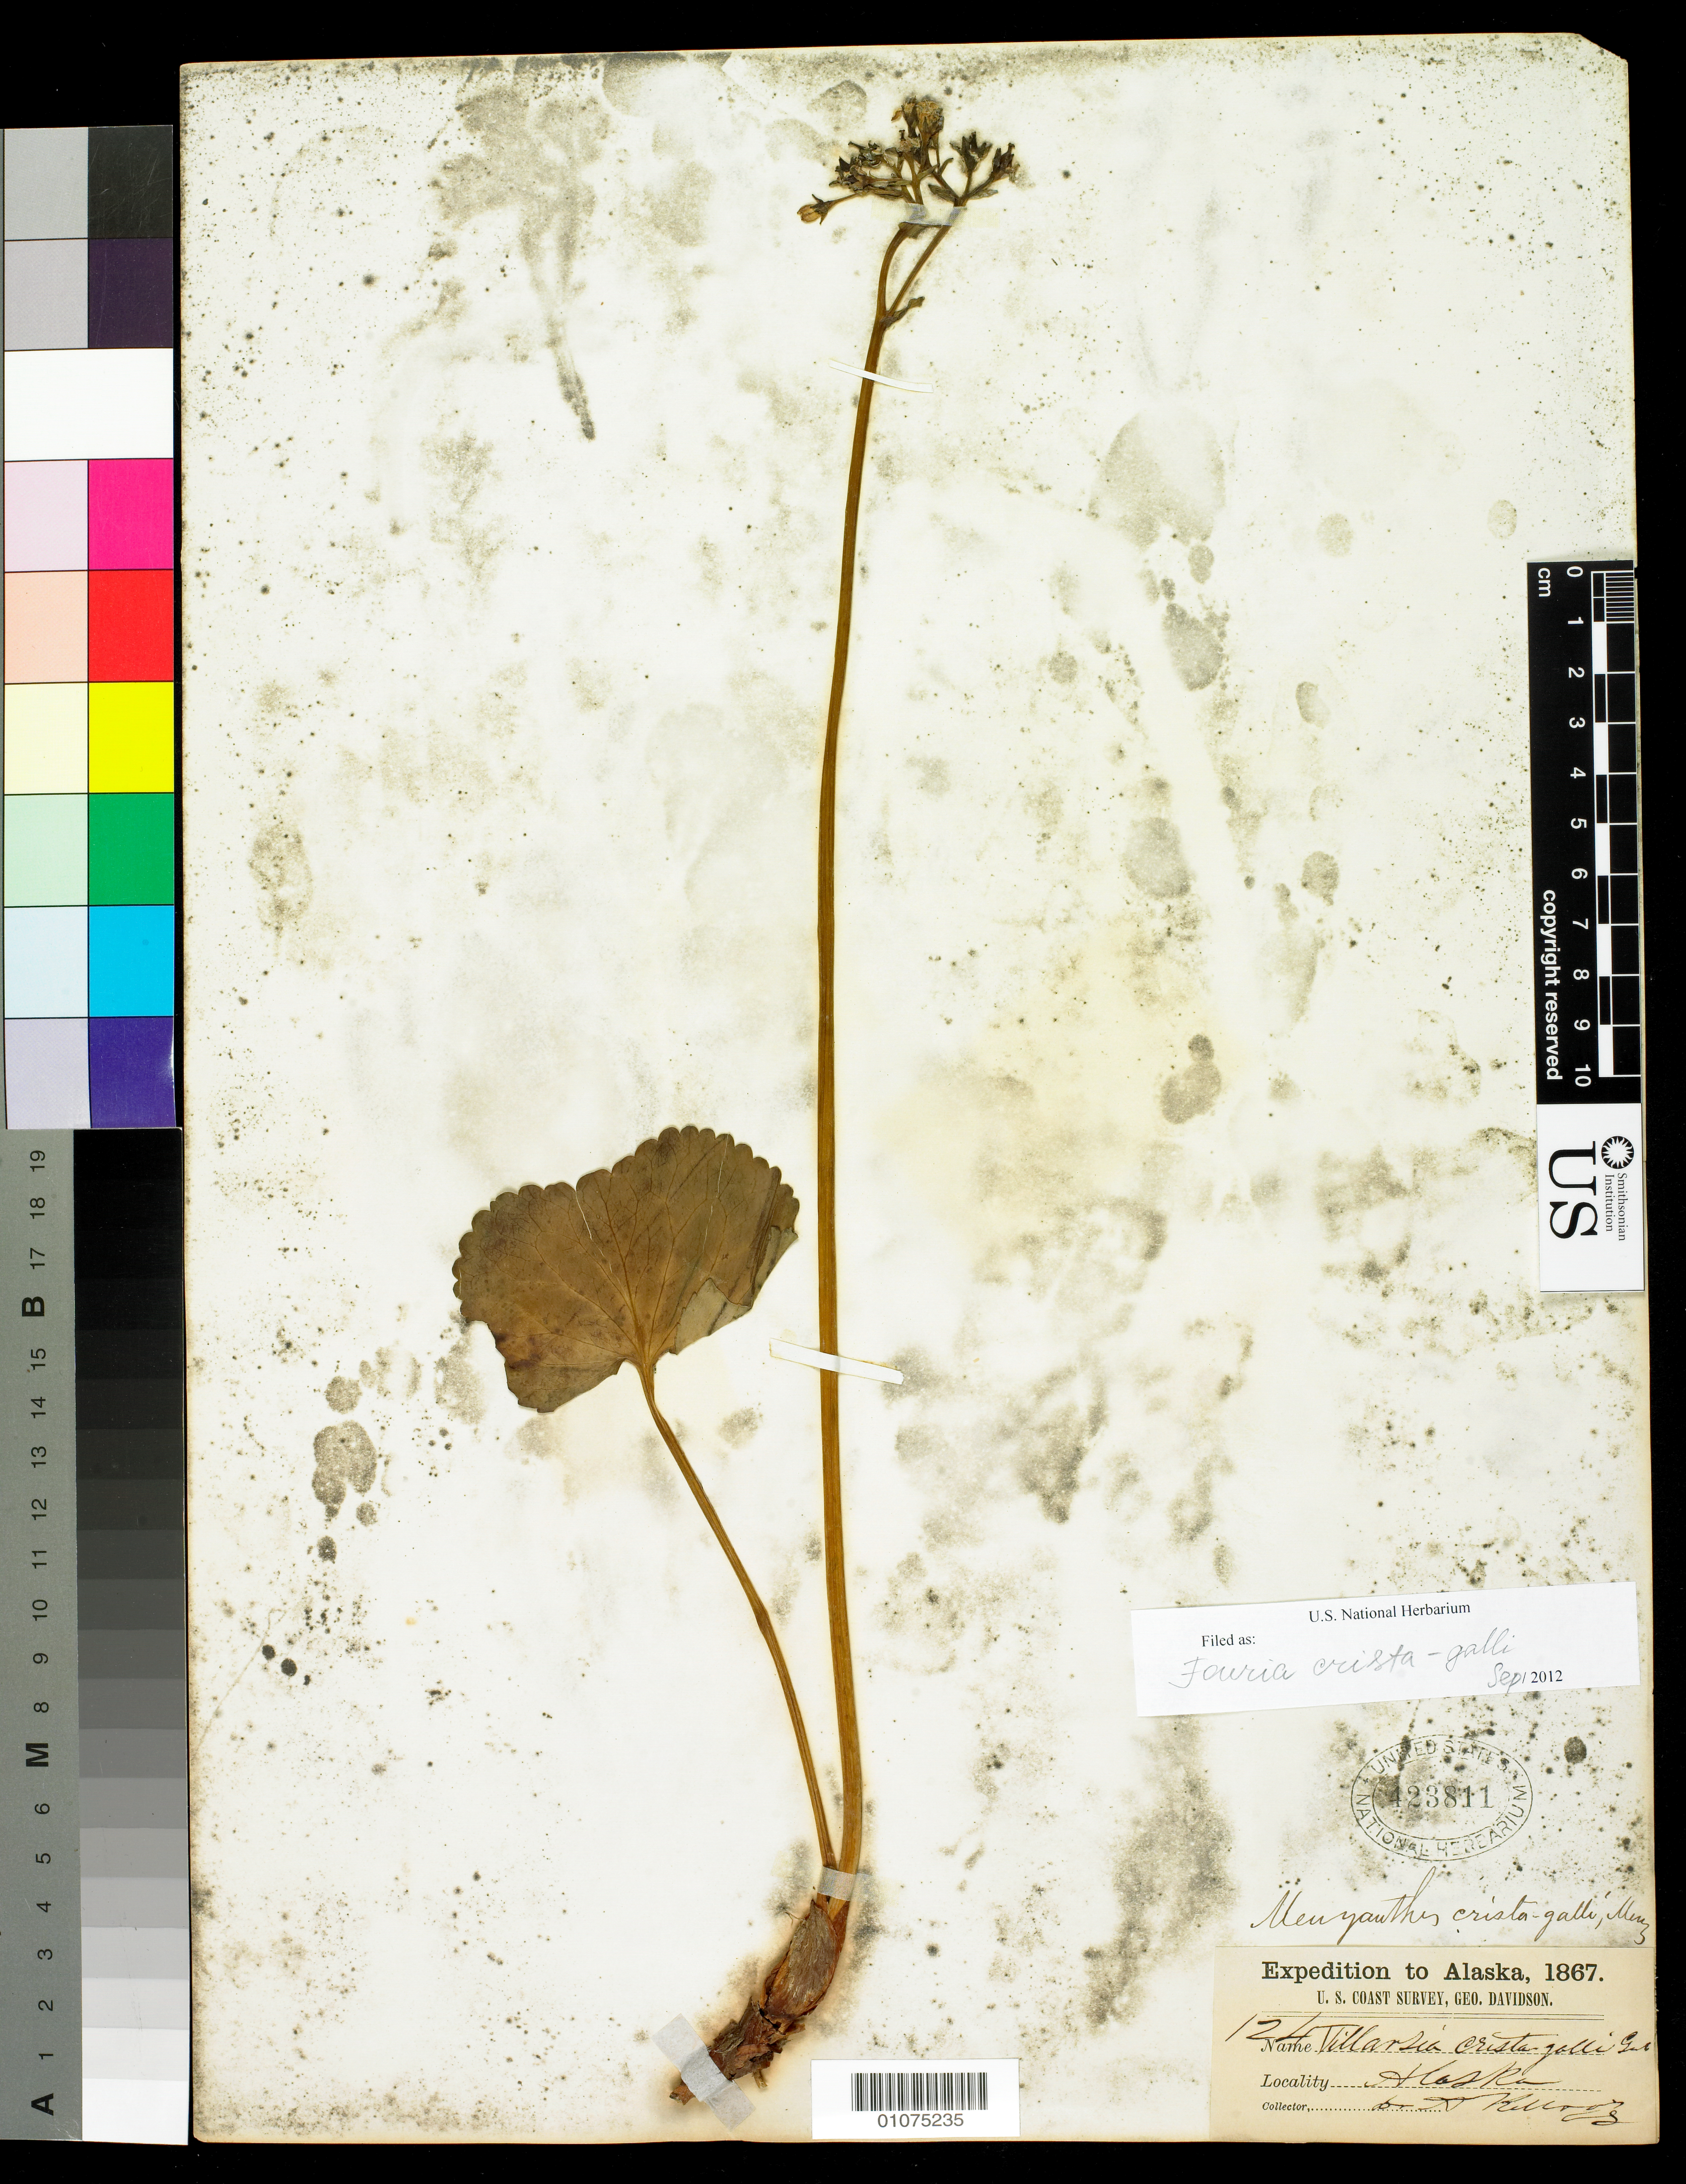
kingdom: Plantae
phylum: Tracheophyta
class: Magnoliopsida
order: Asterales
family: Menyanthaceae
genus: Fauria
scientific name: Fauria crista-galli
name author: (Menzies ex Hook.) Makino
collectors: A. Kellogg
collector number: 124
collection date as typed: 1867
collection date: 1867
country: United States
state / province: Alaska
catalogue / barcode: US 23811